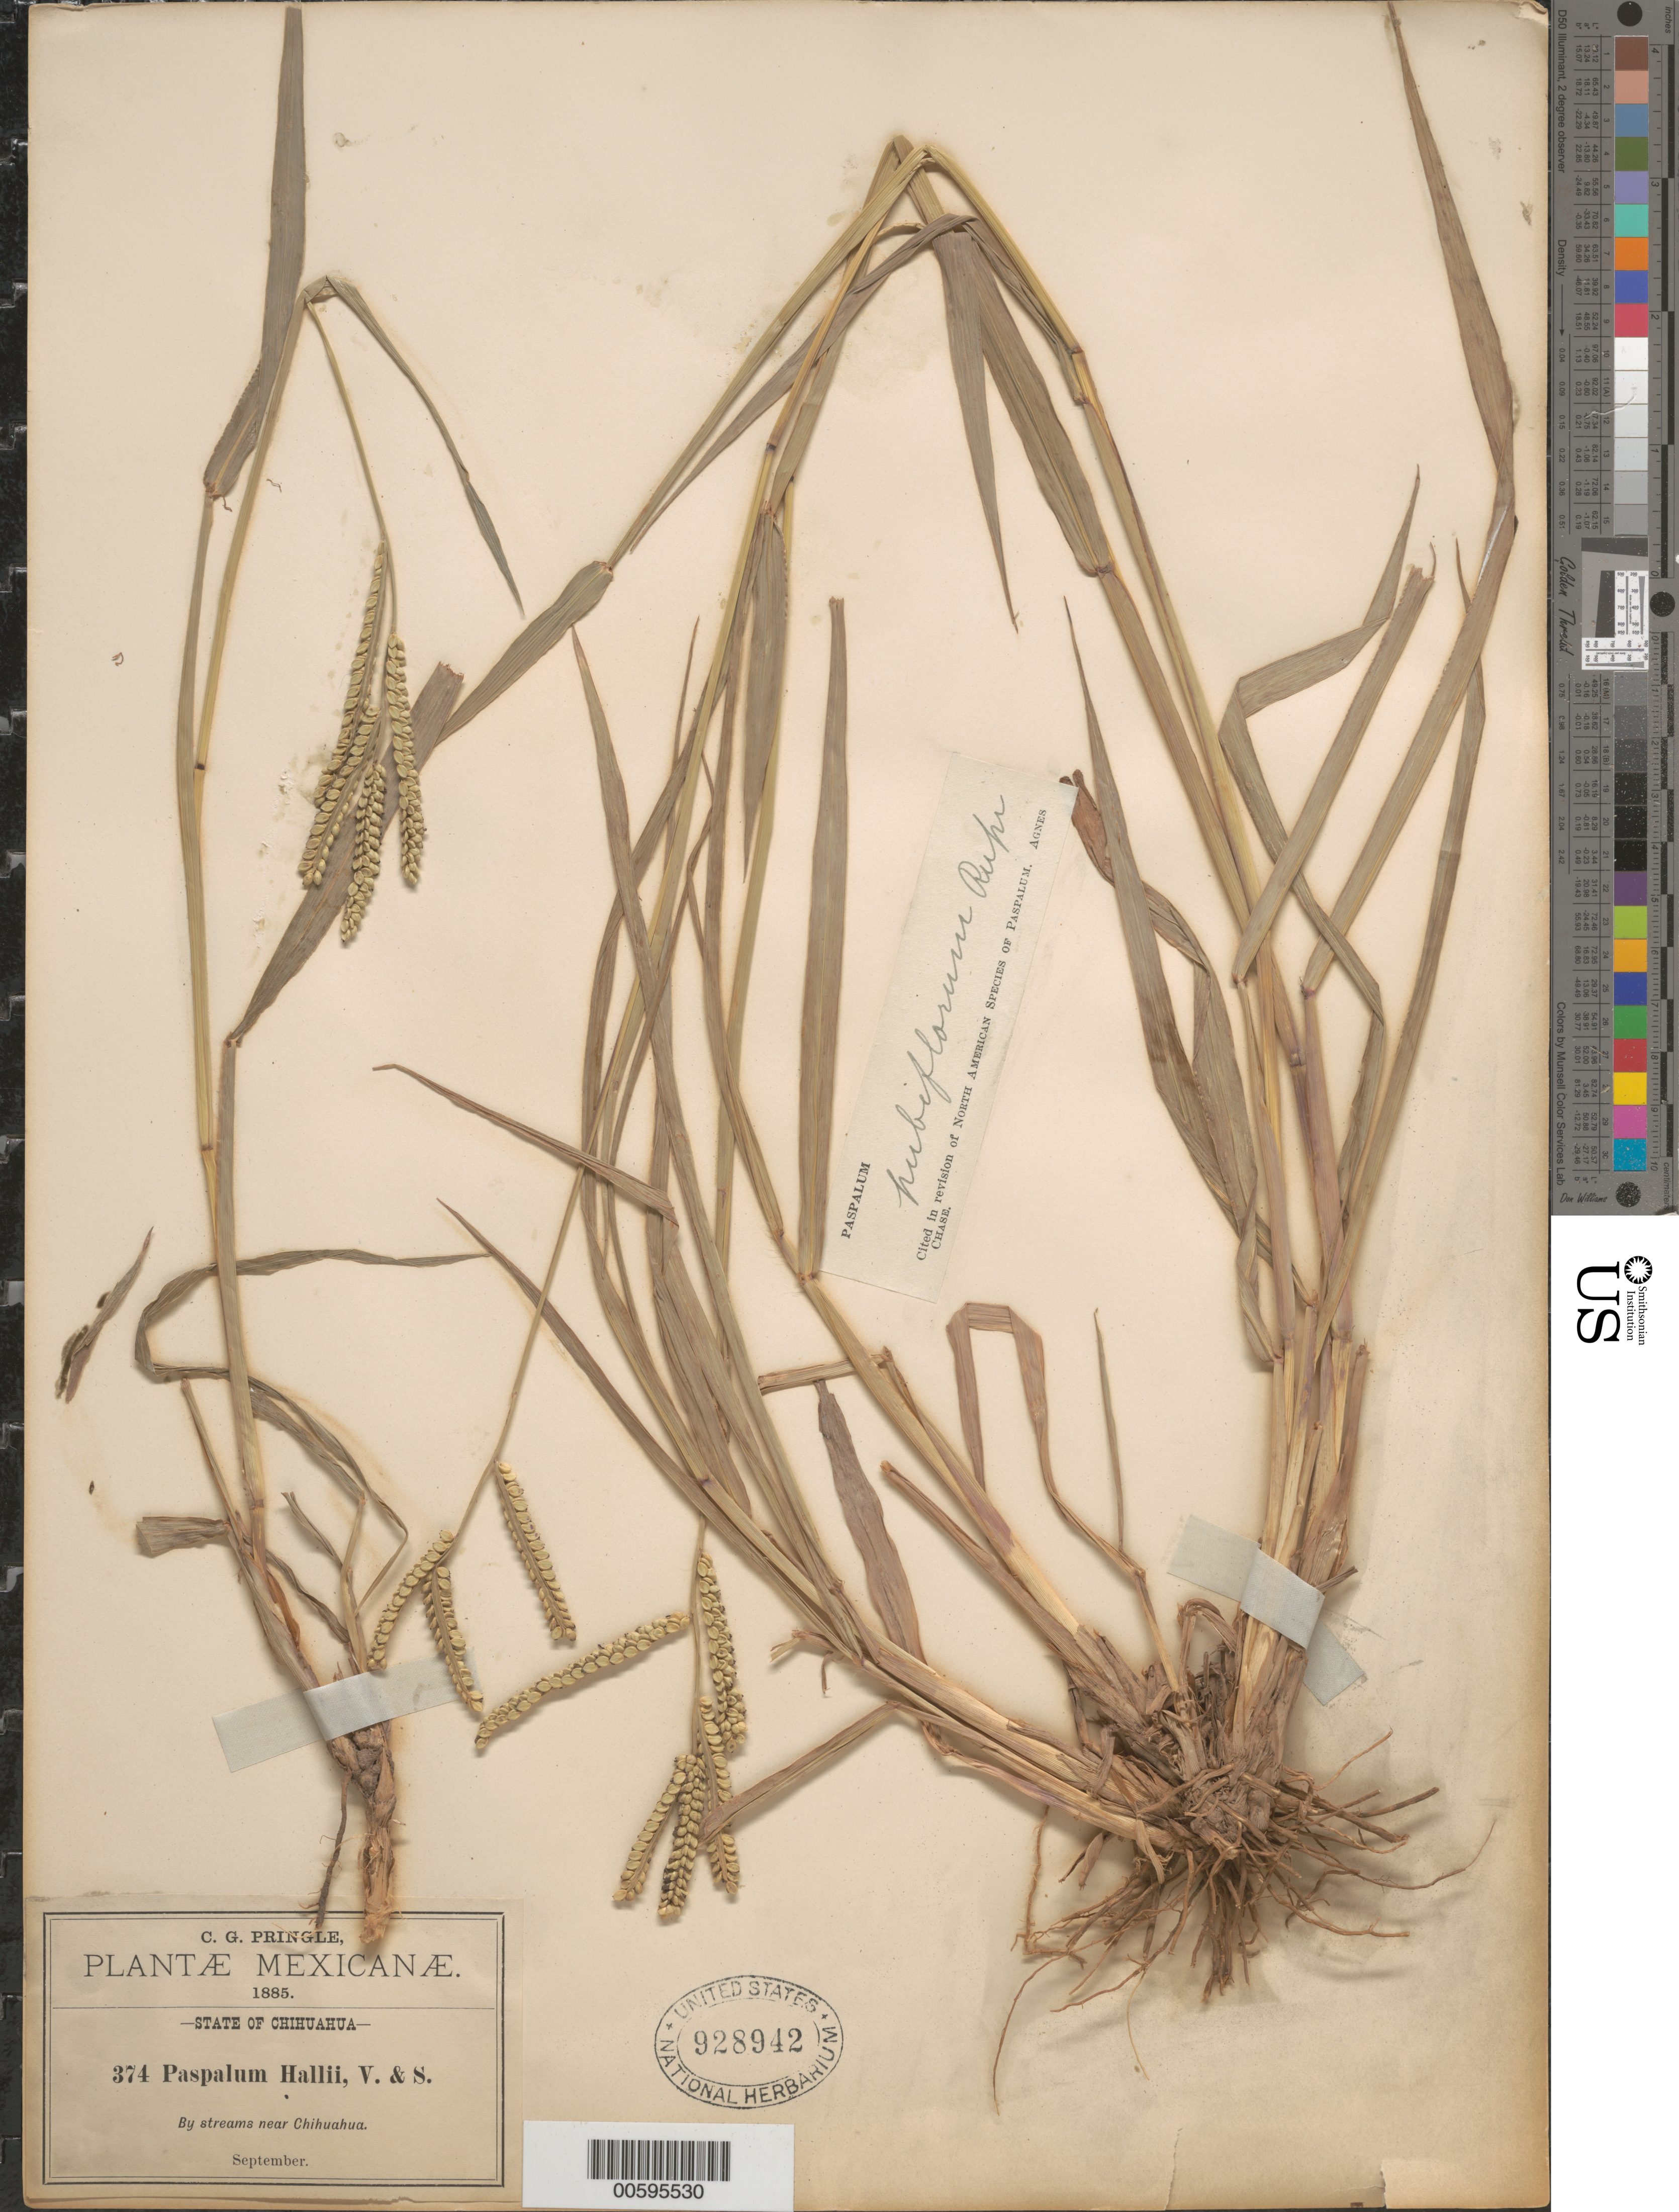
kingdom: Plantae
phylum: Tracheophyta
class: Liliopsida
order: Poales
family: Poaceae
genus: Paspalum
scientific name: Paspalum pubiflorum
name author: Rupr. ex E. Fourn.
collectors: C. G. Pringle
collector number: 374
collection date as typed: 0 Sep 1885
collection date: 1885-09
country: Mexico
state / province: Chihuahua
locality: Near Chihuahua.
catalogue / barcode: US 928942